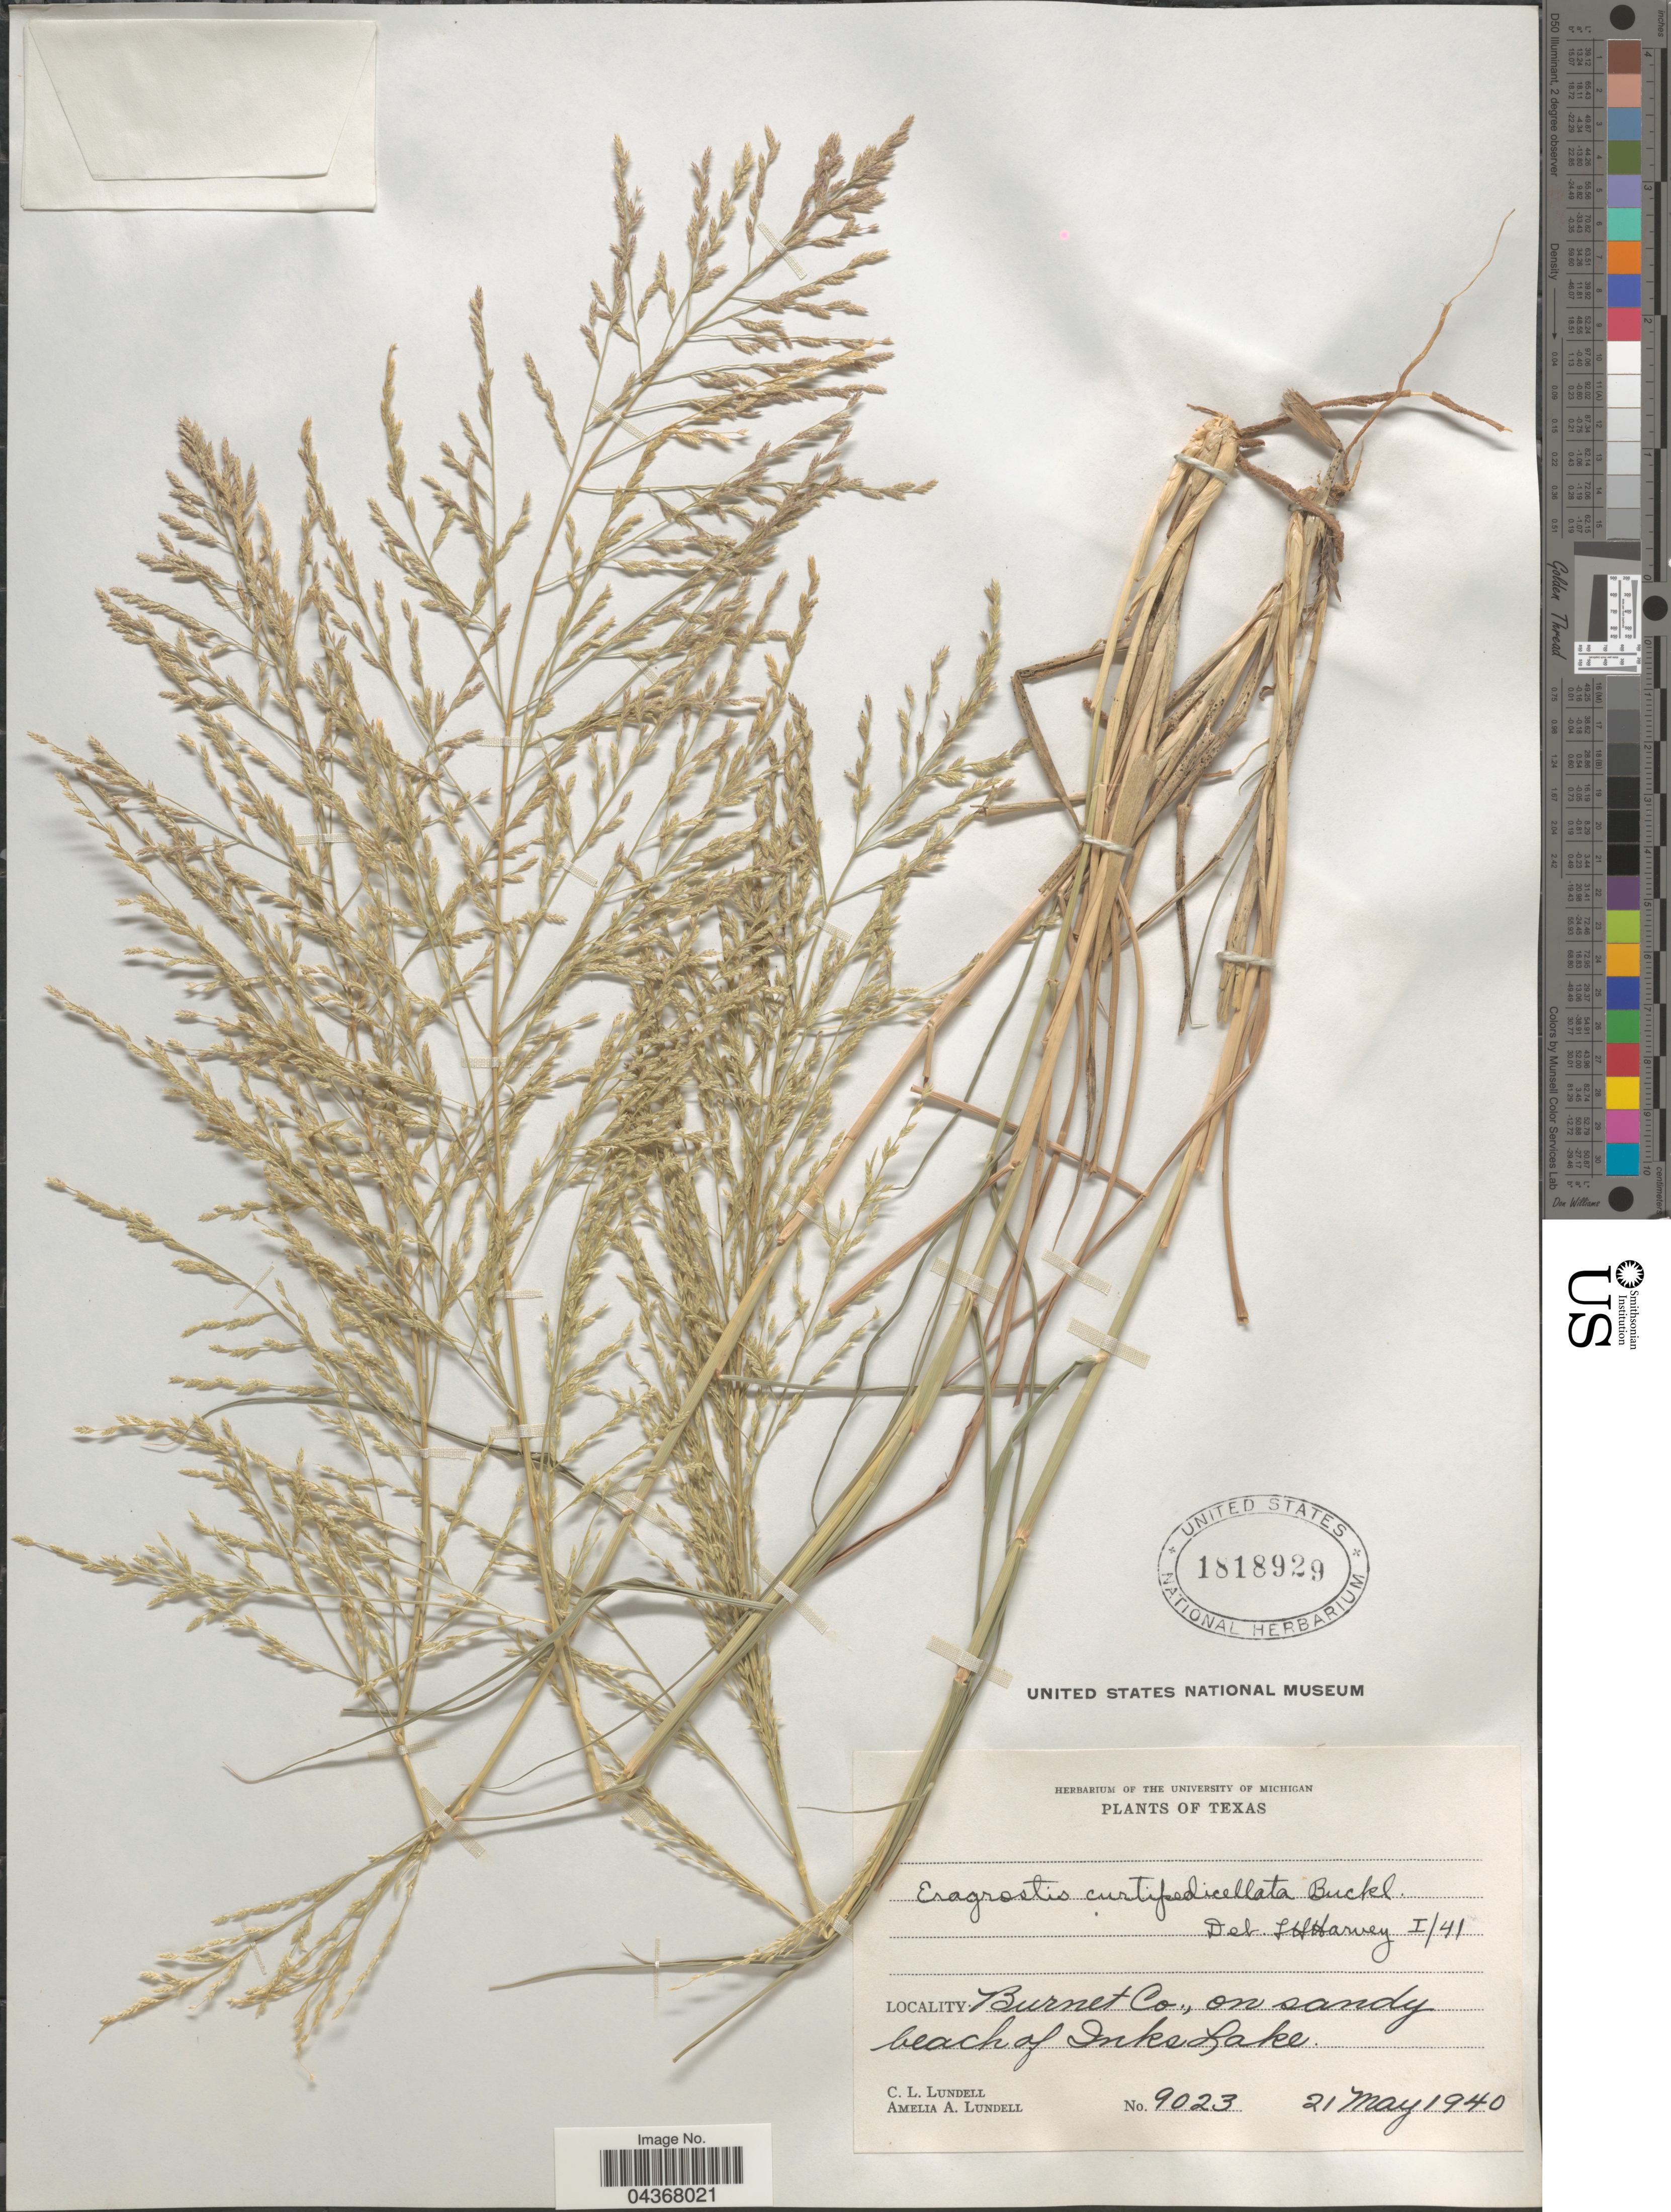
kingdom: Plantae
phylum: Tracheophyta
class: Liliopsida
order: Poales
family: Poaceae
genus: Eragrostis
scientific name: Eragrostis curtipedicellata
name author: Buckley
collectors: C. L. Lundell & A. A. Lundell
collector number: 9023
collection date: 1940-05-21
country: United States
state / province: Texas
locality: Burnet Co., on sandy beach of Inks Lake.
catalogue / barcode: US 1818929